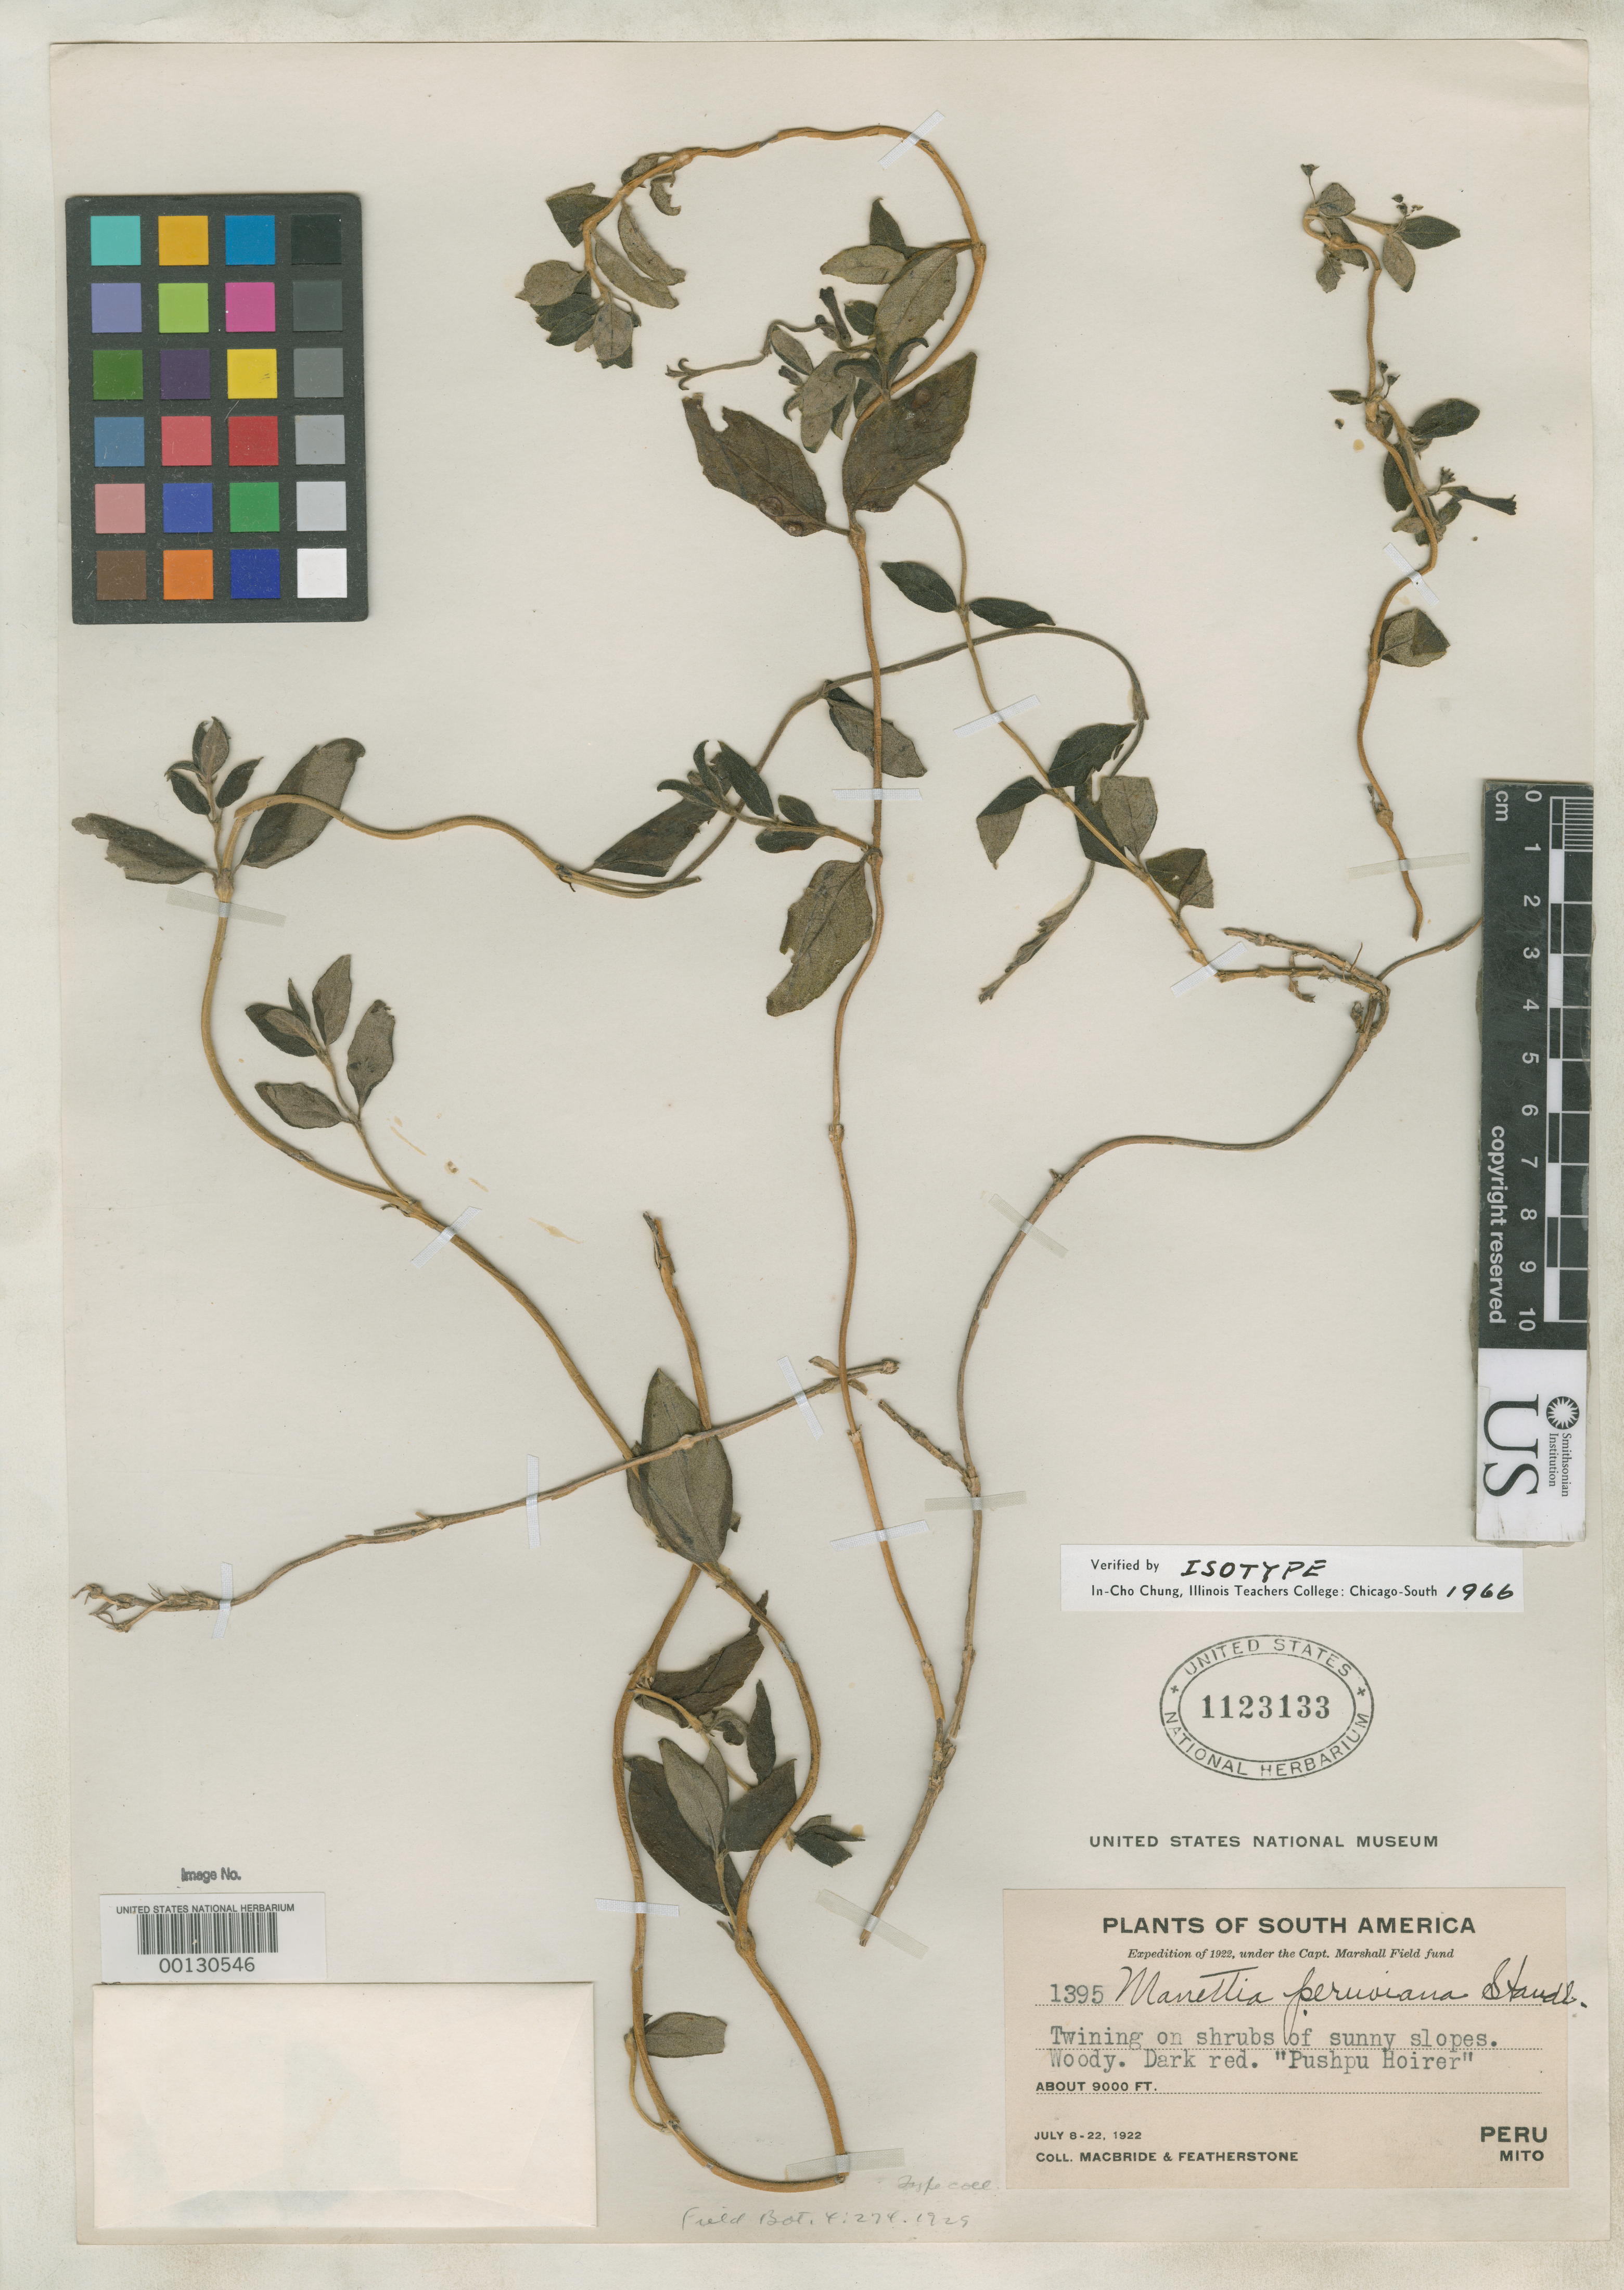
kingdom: Plantae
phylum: Tracheophyta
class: Magnoliopsida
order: Gentianales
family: Rubiaceae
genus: Manettia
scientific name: Manettia peruviana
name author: Standl.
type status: Isotype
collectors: J. F. Macbride & W. Featherstone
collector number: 1395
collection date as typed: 08 Jul 1922 to 22 Jul 1922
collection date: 1922-07-08/1922-07-22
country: Peru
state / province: Huánuco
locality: Mito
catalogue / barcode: US 1123133